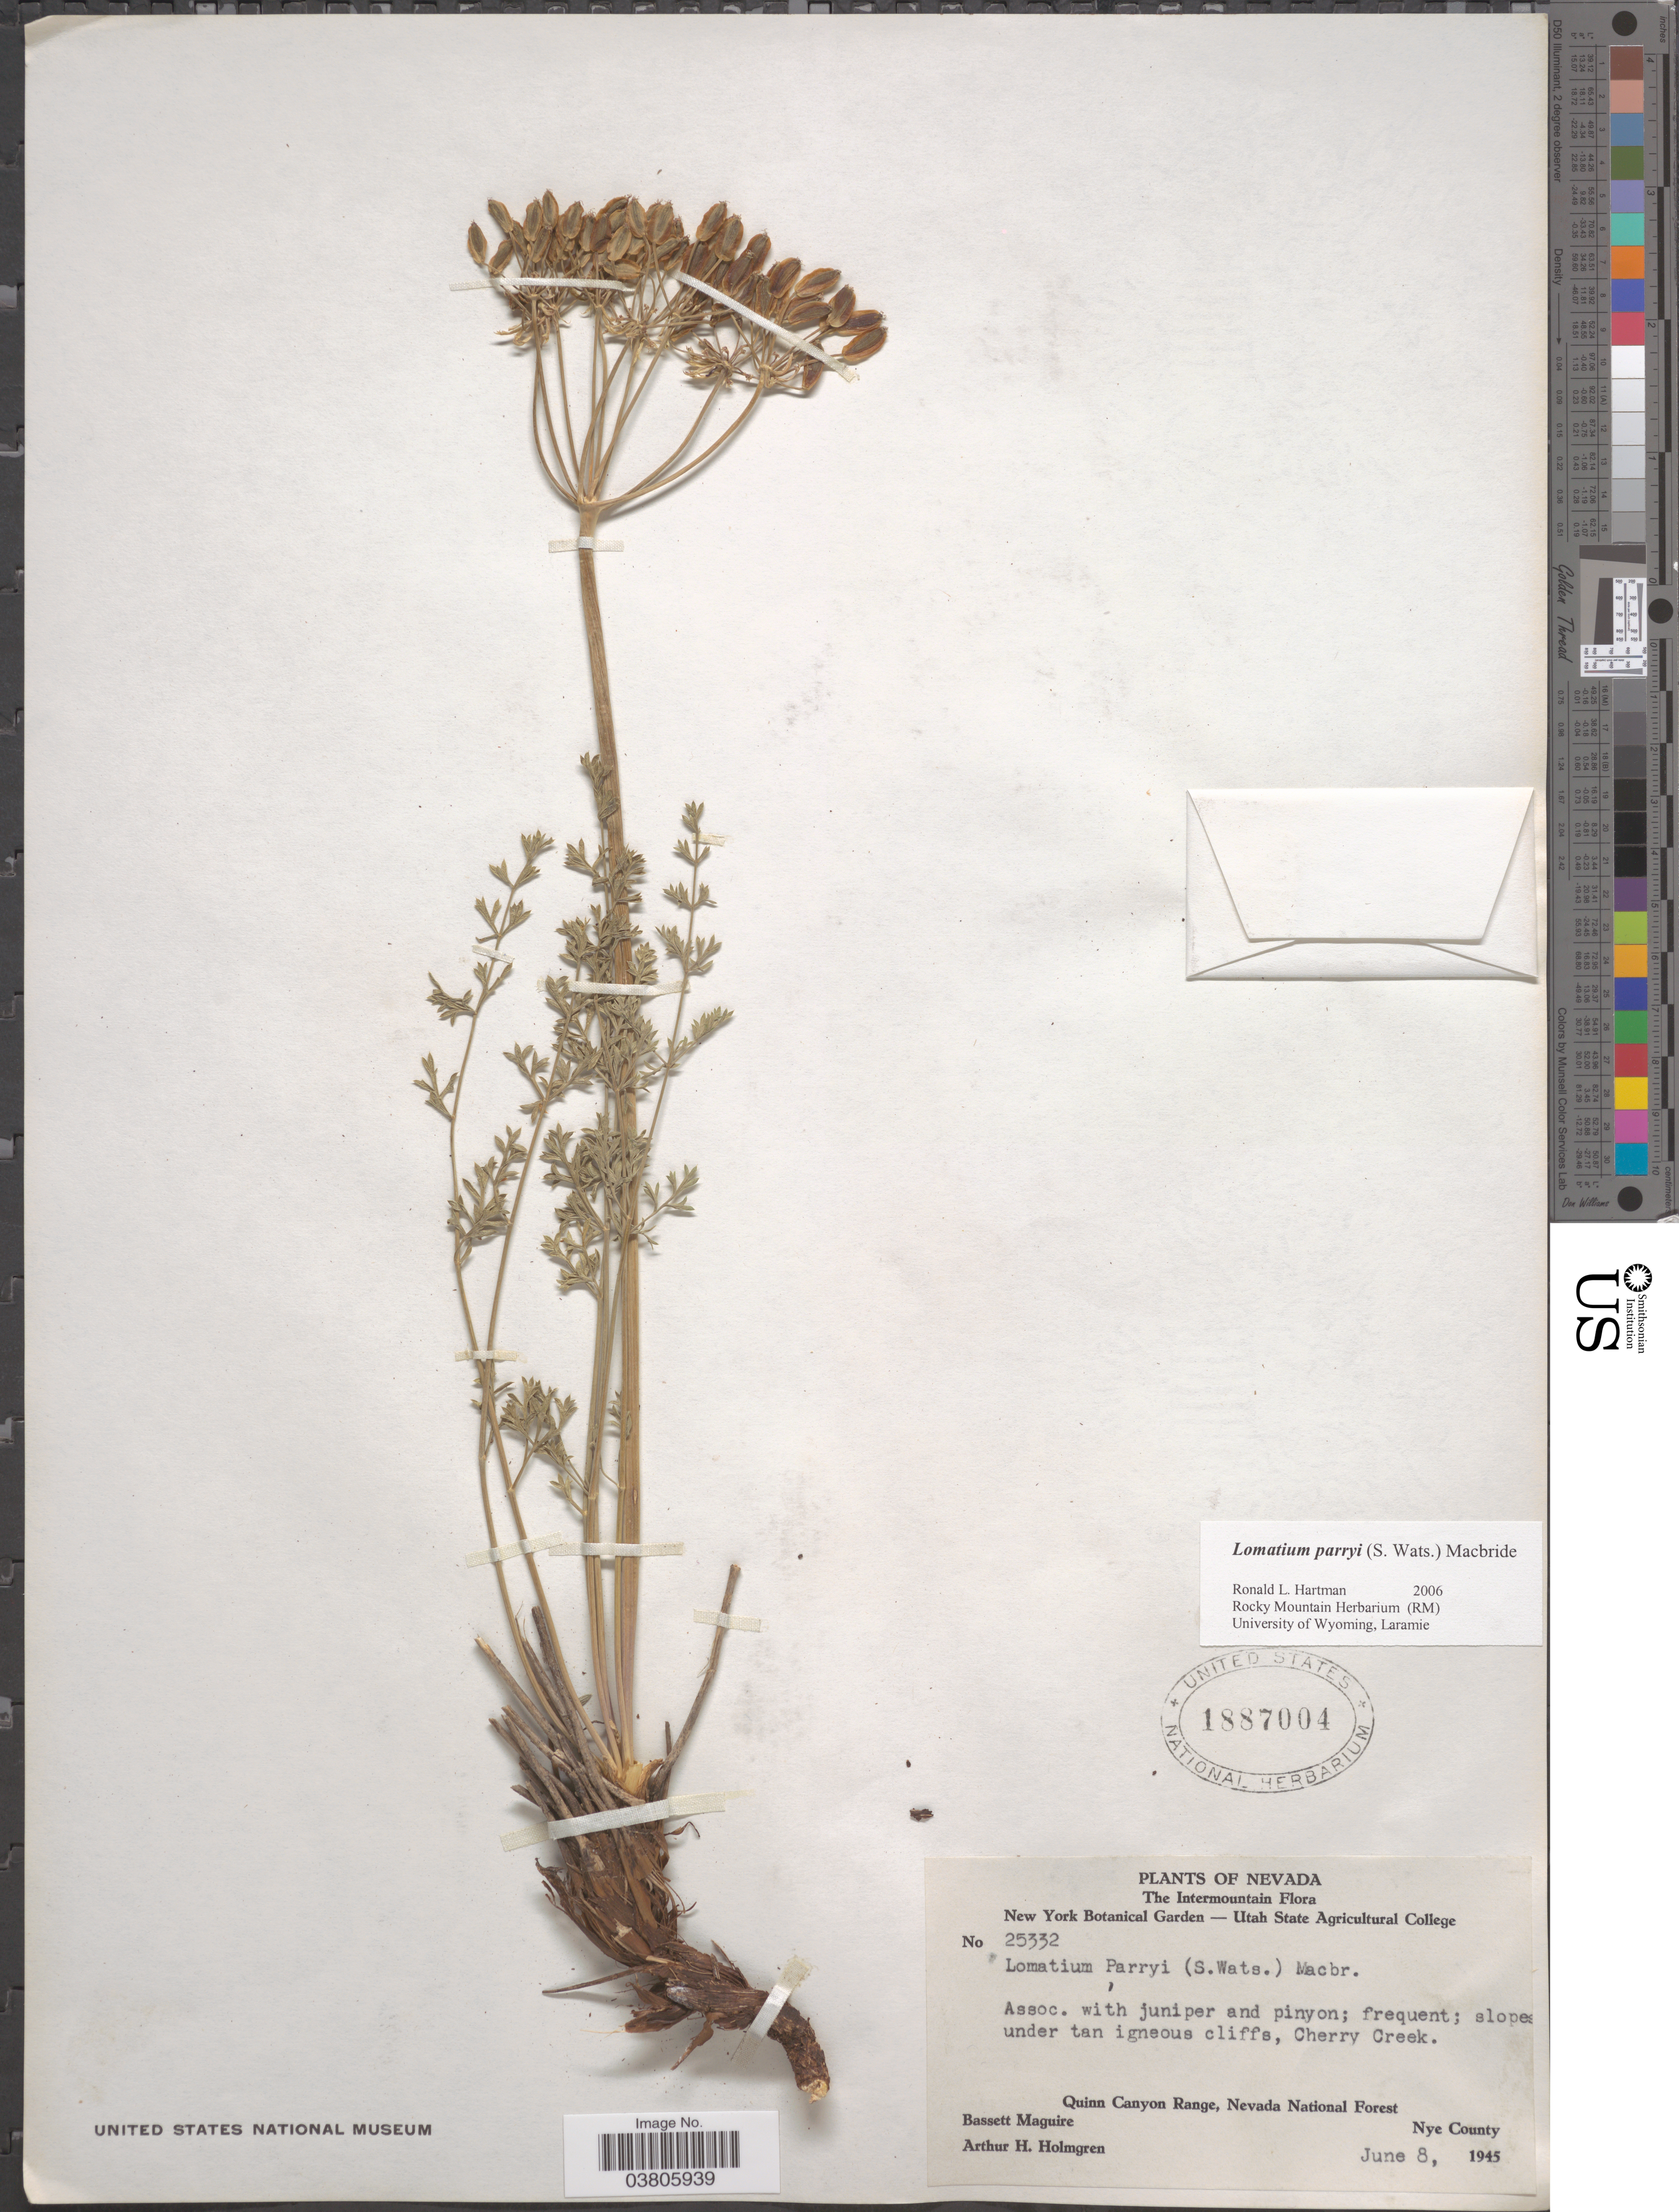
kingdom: Plantae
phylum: Tracheophyta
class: Magnoliopsida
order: Apiales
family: Apiaceae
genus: Lomatium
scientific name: Lomatium parryi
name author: (S. Watson) J.F. Macbr.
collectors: B. Maguire & A. H. Holmgren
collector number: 25332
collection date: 1945-06-08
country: United States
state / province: Nevada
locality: The Intermountain. Cherry Creek. Quinn Canyon Range, Nevada National Forest. Nye County.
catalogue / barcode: US 1887004